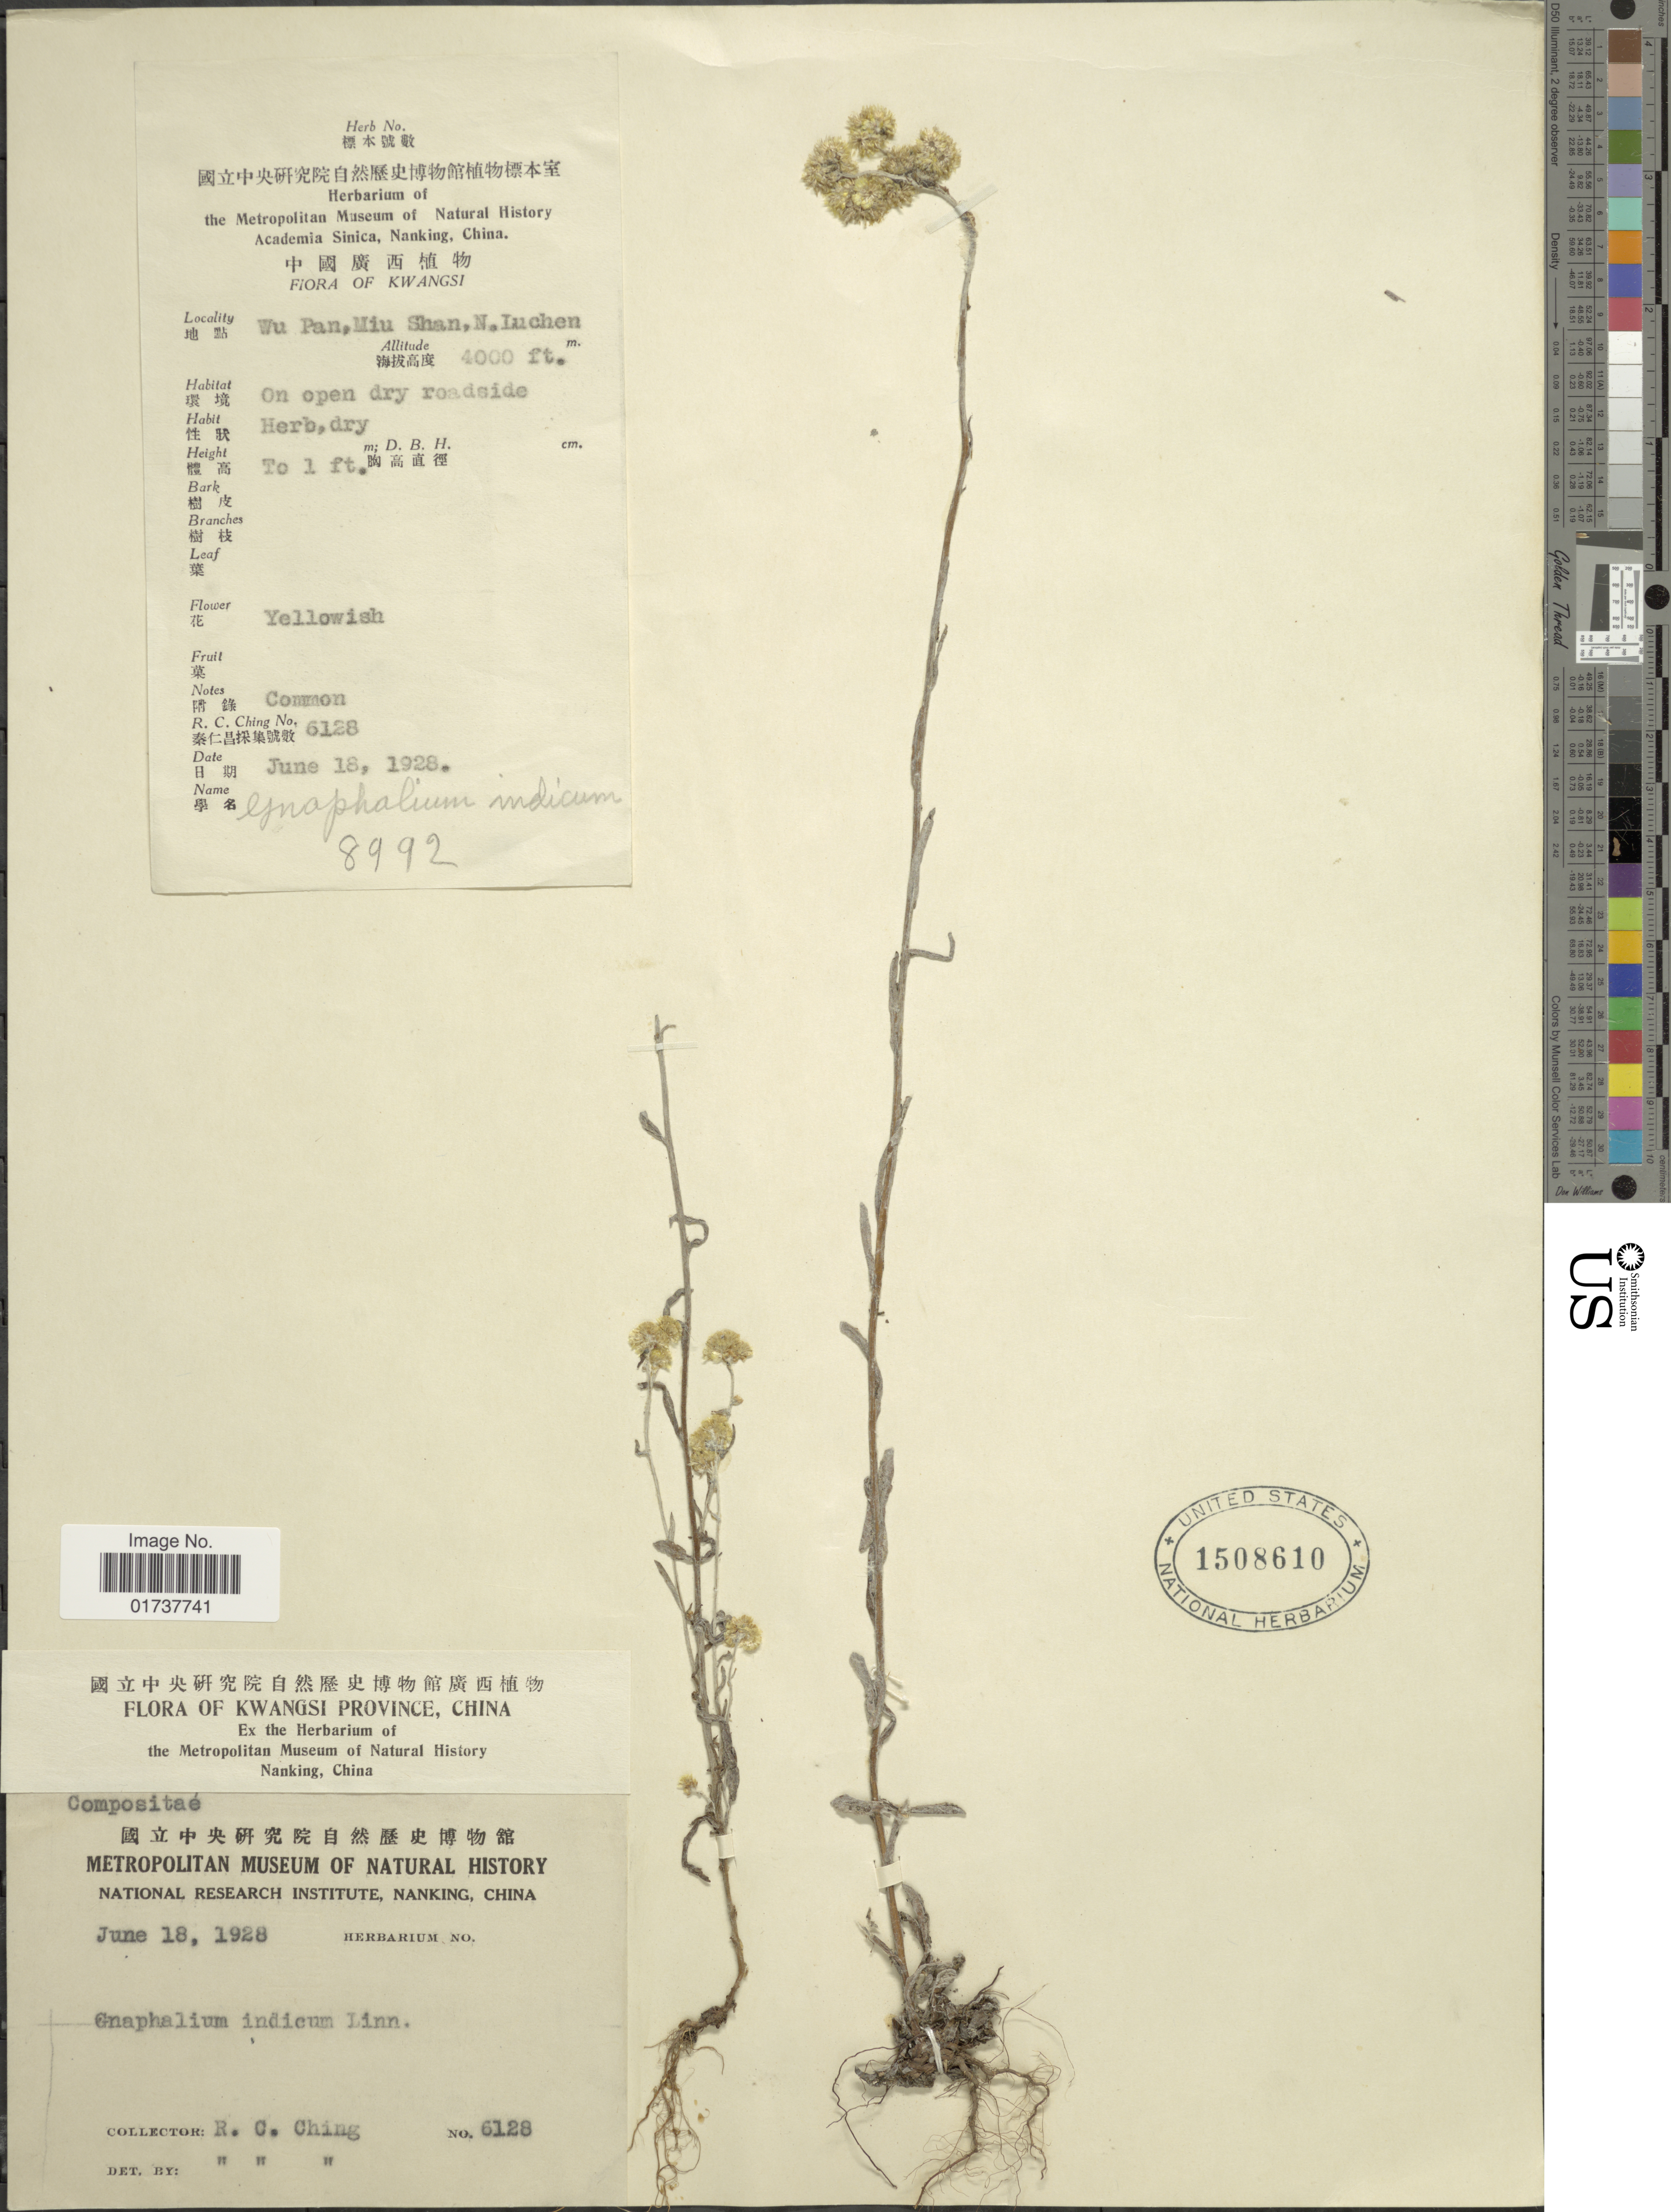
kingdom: Plantae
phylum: Tracheophyta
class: Magnoliopsida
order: Asterales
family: Asteraceae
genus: Gnaphalium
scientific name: Gnaphalium sp.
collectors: R. C. Ching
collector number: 6128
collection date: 1928-06-18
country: China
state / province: Guangxi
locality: Kwangsi Province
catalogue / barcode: US 1508610